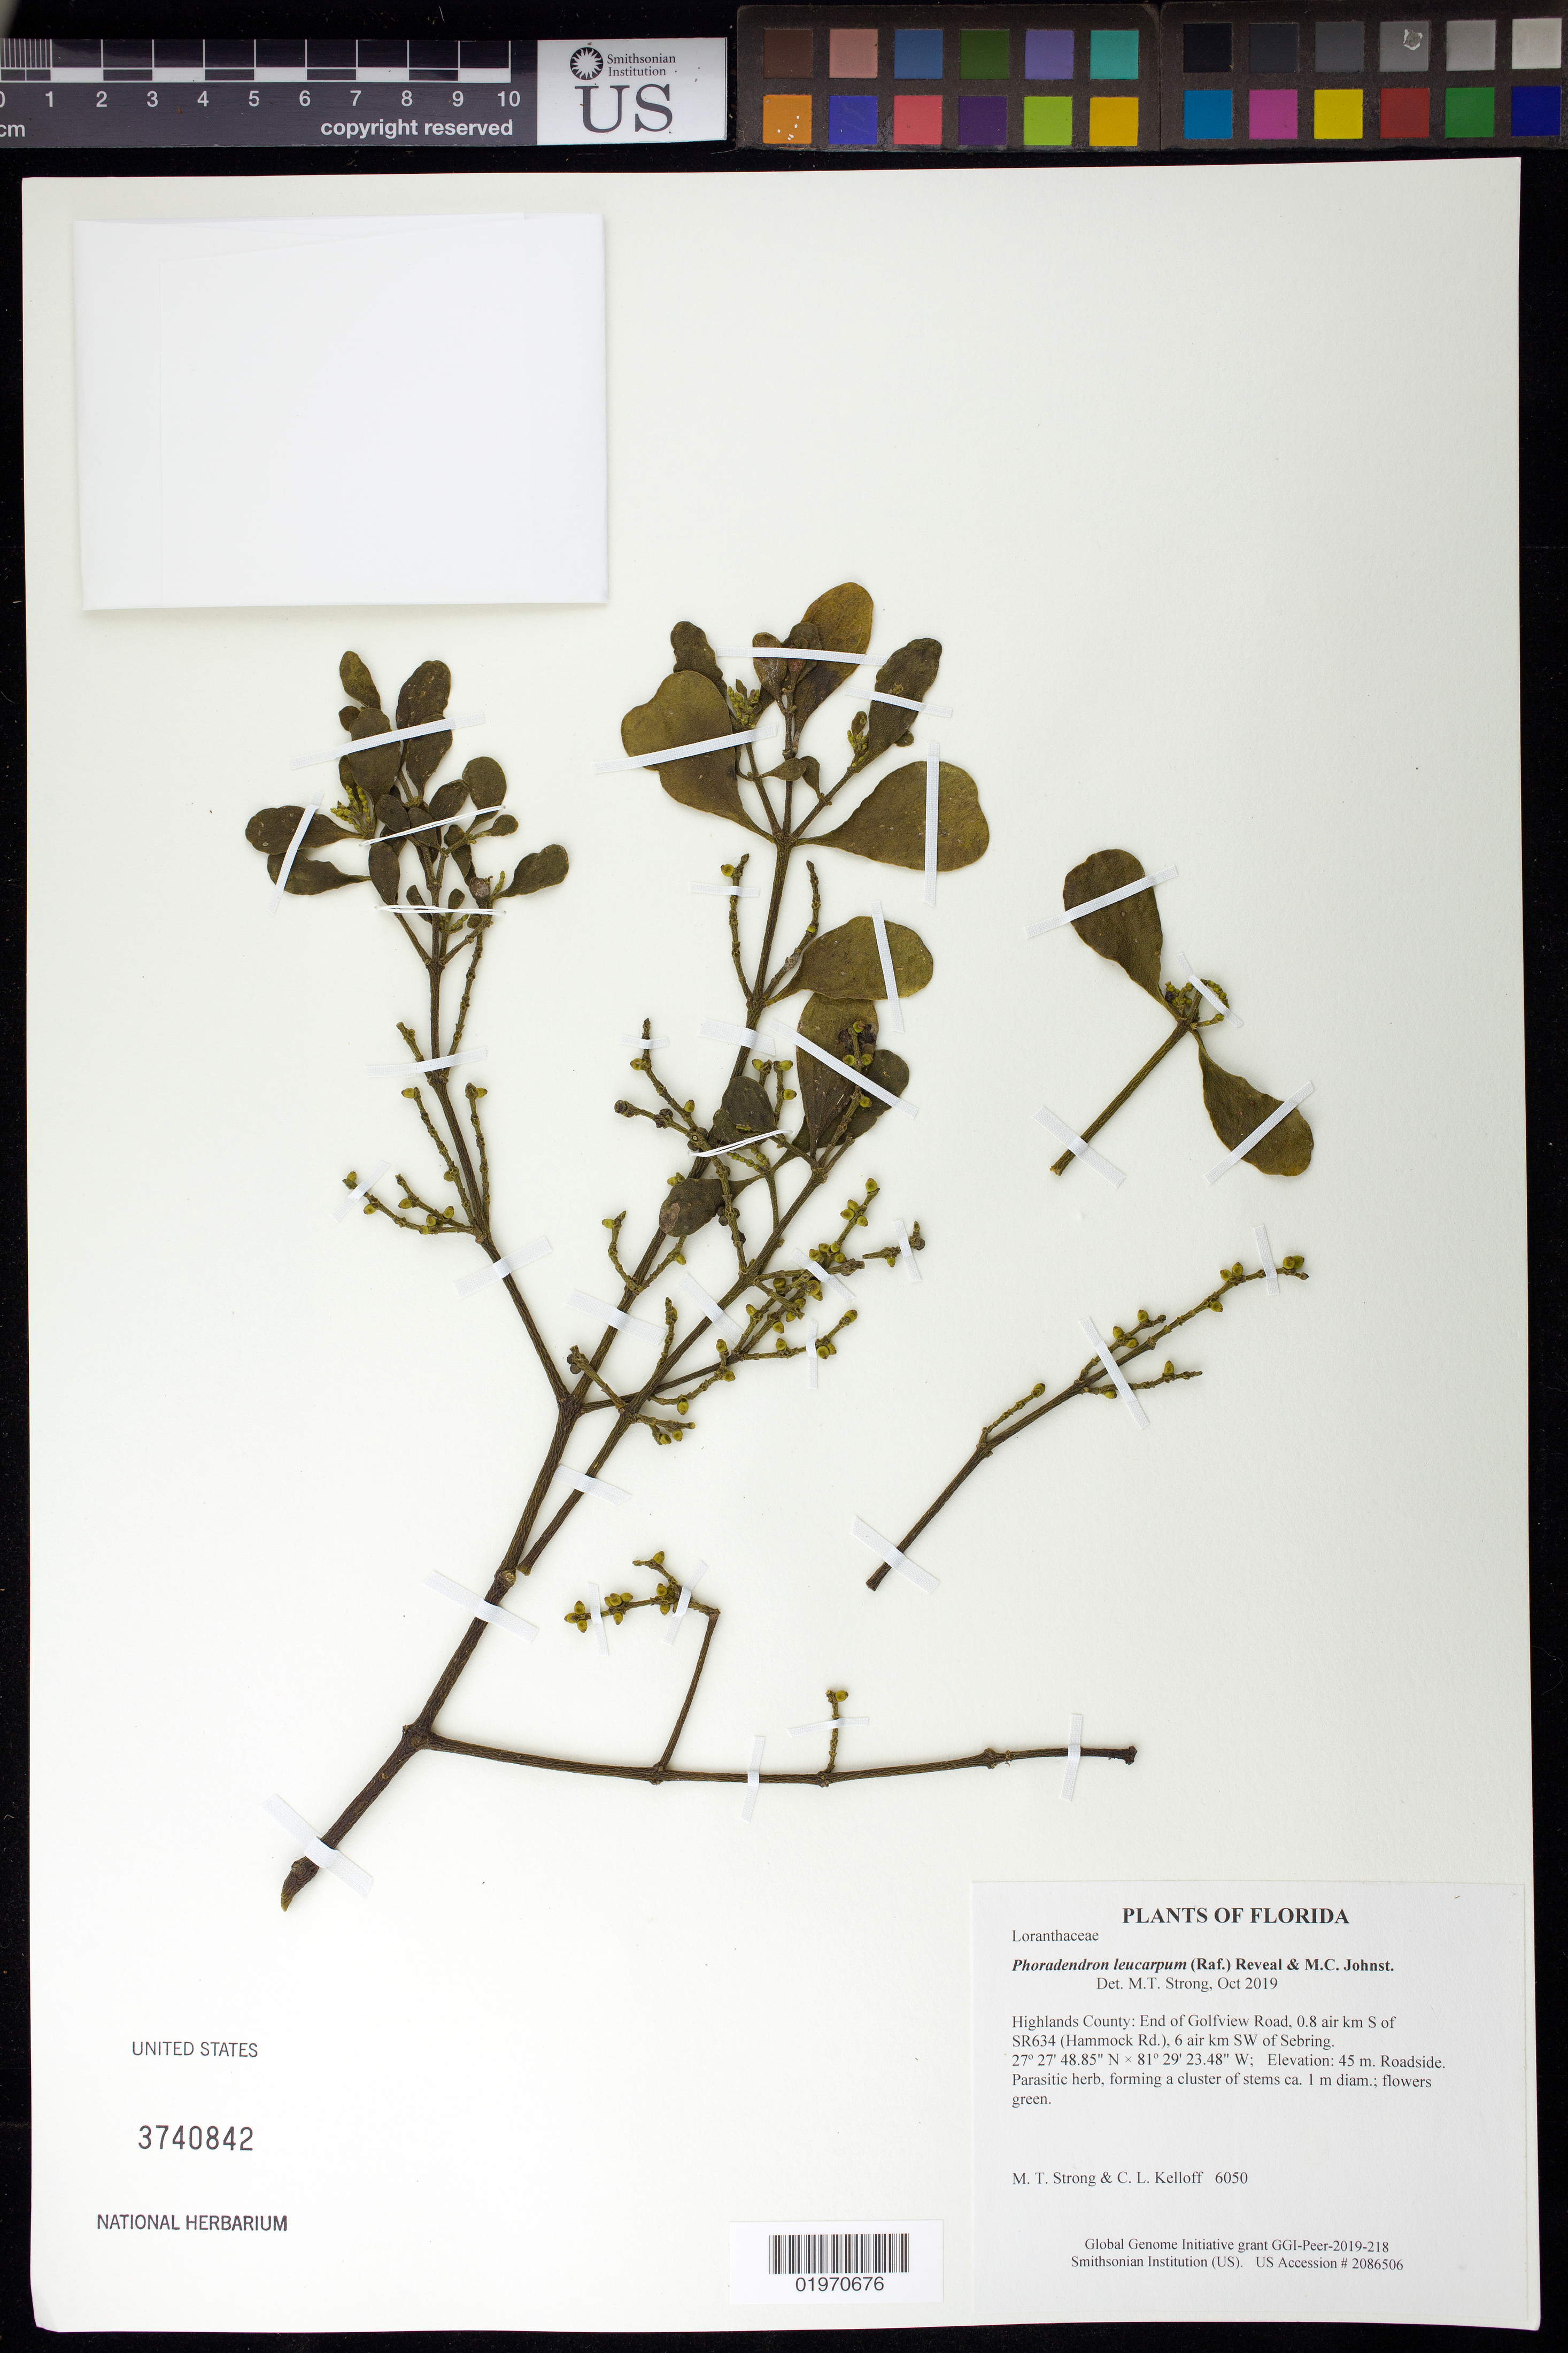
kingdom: Plantae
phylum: Tracheophyta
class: Magnoliopsida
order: Santalales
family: Viscaceae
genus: Phoradendron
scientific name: Phoradendron leucarpum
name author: (Raf.) Reveal & M.C. Johnst.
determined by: Strong, Mark T., (BOT), Smithsonian Institution - National Museum of Natural History (UNITED STATES)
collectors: M. T. Strong & C. L. Kelloff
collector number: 6050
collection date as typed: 20 Sep 2019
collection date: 2019-09-20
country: United States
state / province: Florida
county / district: Highlands County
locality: End of Golfview Road, 0.8 air km S of SR634 (Hammock Rd.), 6 air km SW of Sebring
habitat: Roadside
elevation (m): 45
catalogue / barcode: US 3740842